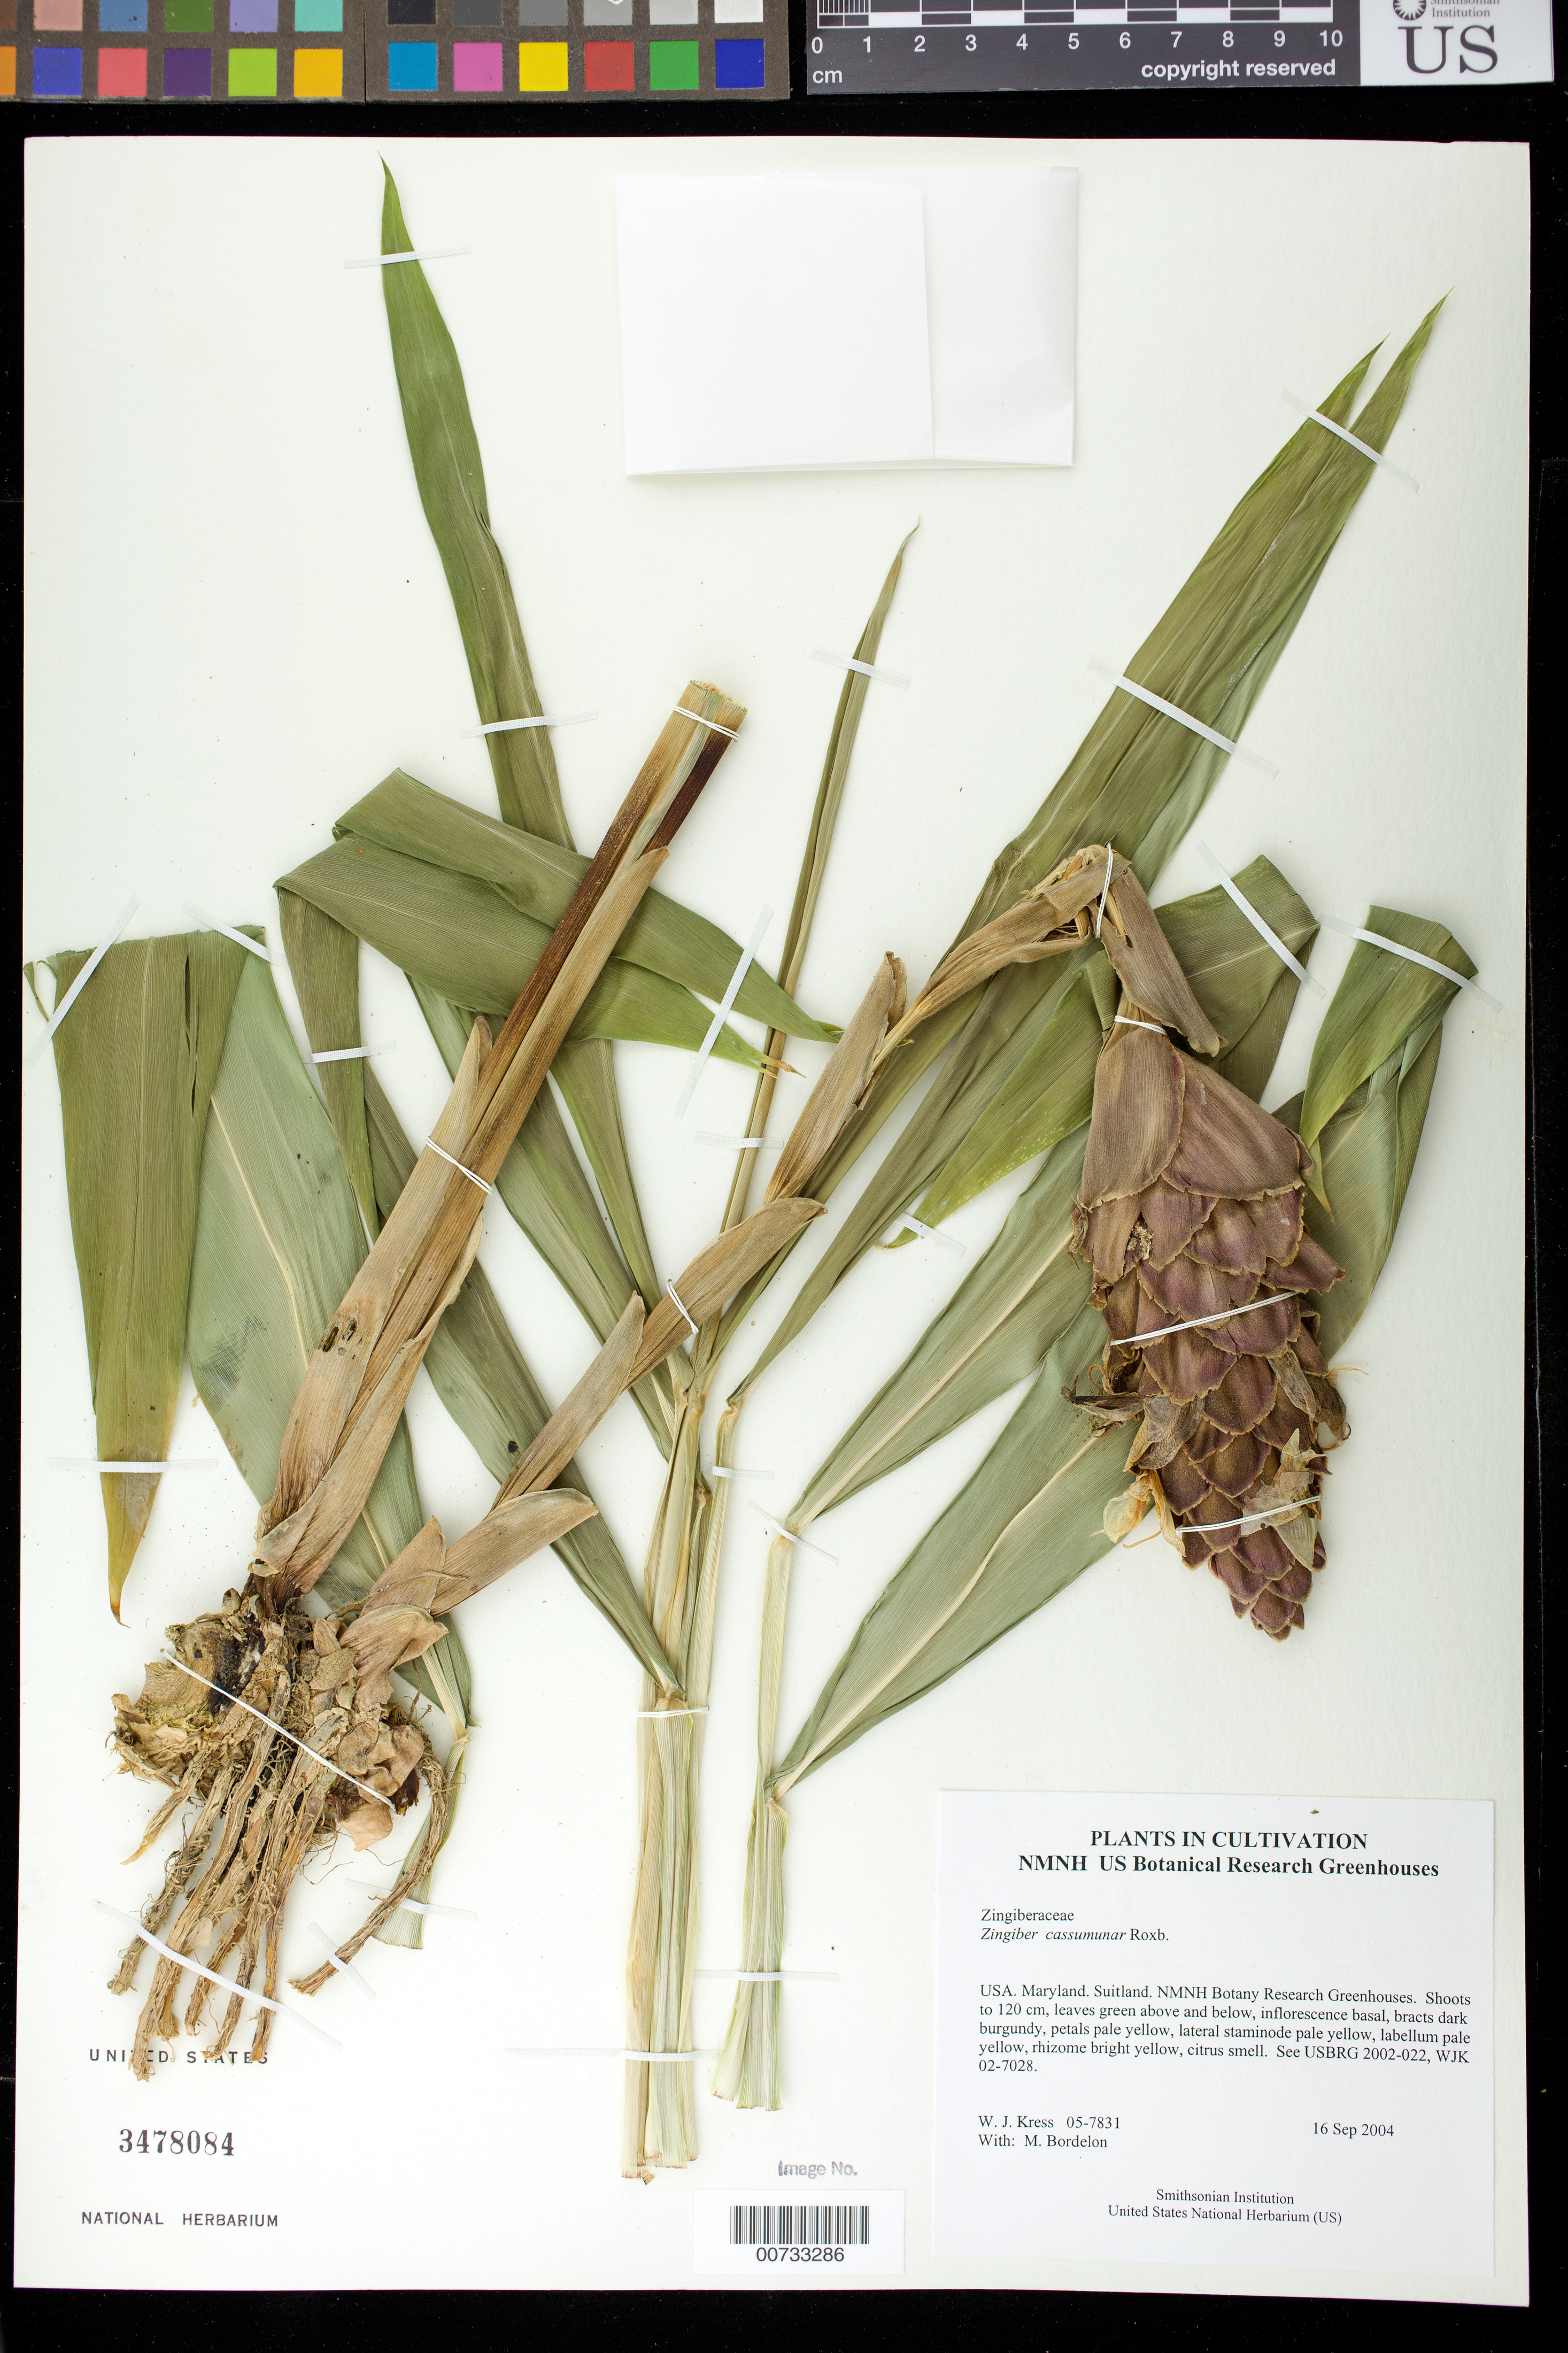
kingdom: Plantae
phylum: Tracheophyta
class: Liliopsida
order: Zingiberales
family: Zingiberaceae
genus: Zingiber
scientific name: Zingiber cassumunar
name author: Roxb.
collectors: W. J. Kress & M. Bordelon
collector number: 05-7831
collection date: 2004-09-16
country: United States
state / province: Maryland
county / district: Prince George's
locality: NMNH Botany Research Greenhouses. Suitland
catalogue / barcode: US 3478084